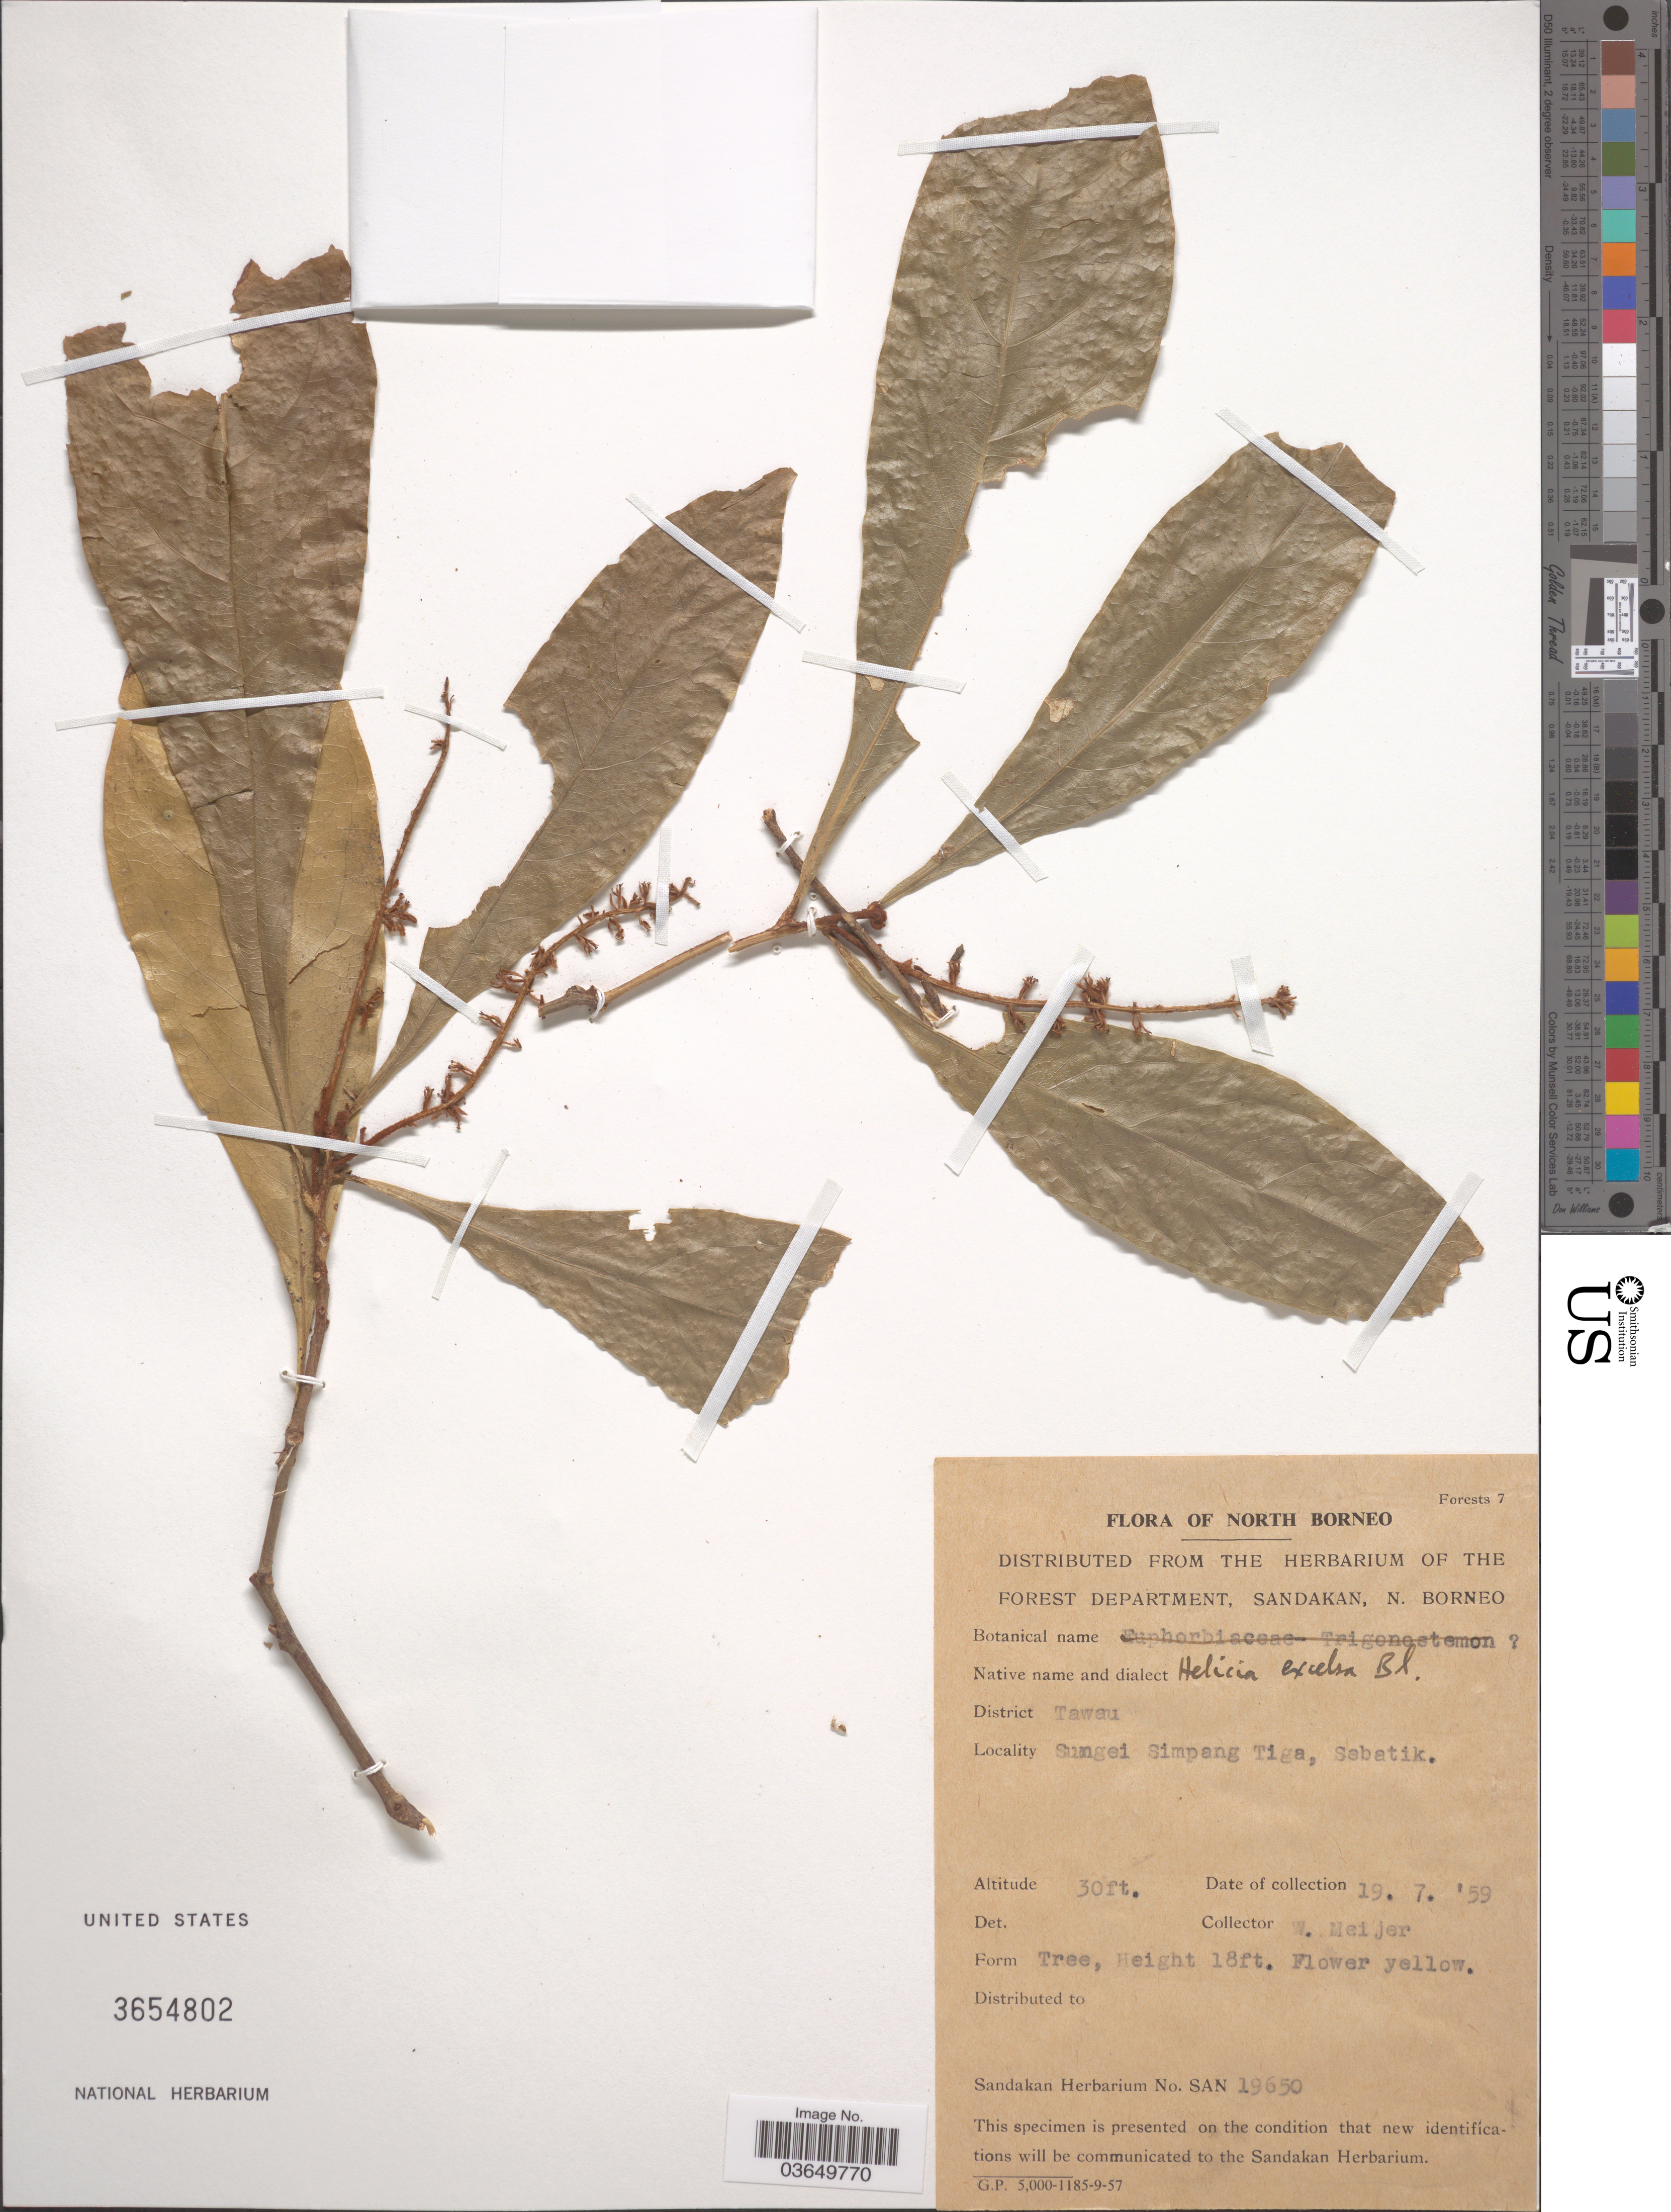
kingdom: Plantae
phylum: Tracheophyta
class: Magnoliopsida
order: Proteales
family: Proteaceae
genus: Helicia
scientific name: Helicia excelsa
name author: (Roxb.) Blume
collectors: W. Meijer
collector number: SAN 19650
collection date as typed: Transcribed d/m/y: 19/7/59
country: Malaysia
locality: North Borneo. District Tawau. Sungei Simpang Tiga, Sebatik.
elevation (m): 9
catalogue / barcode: US 3654802